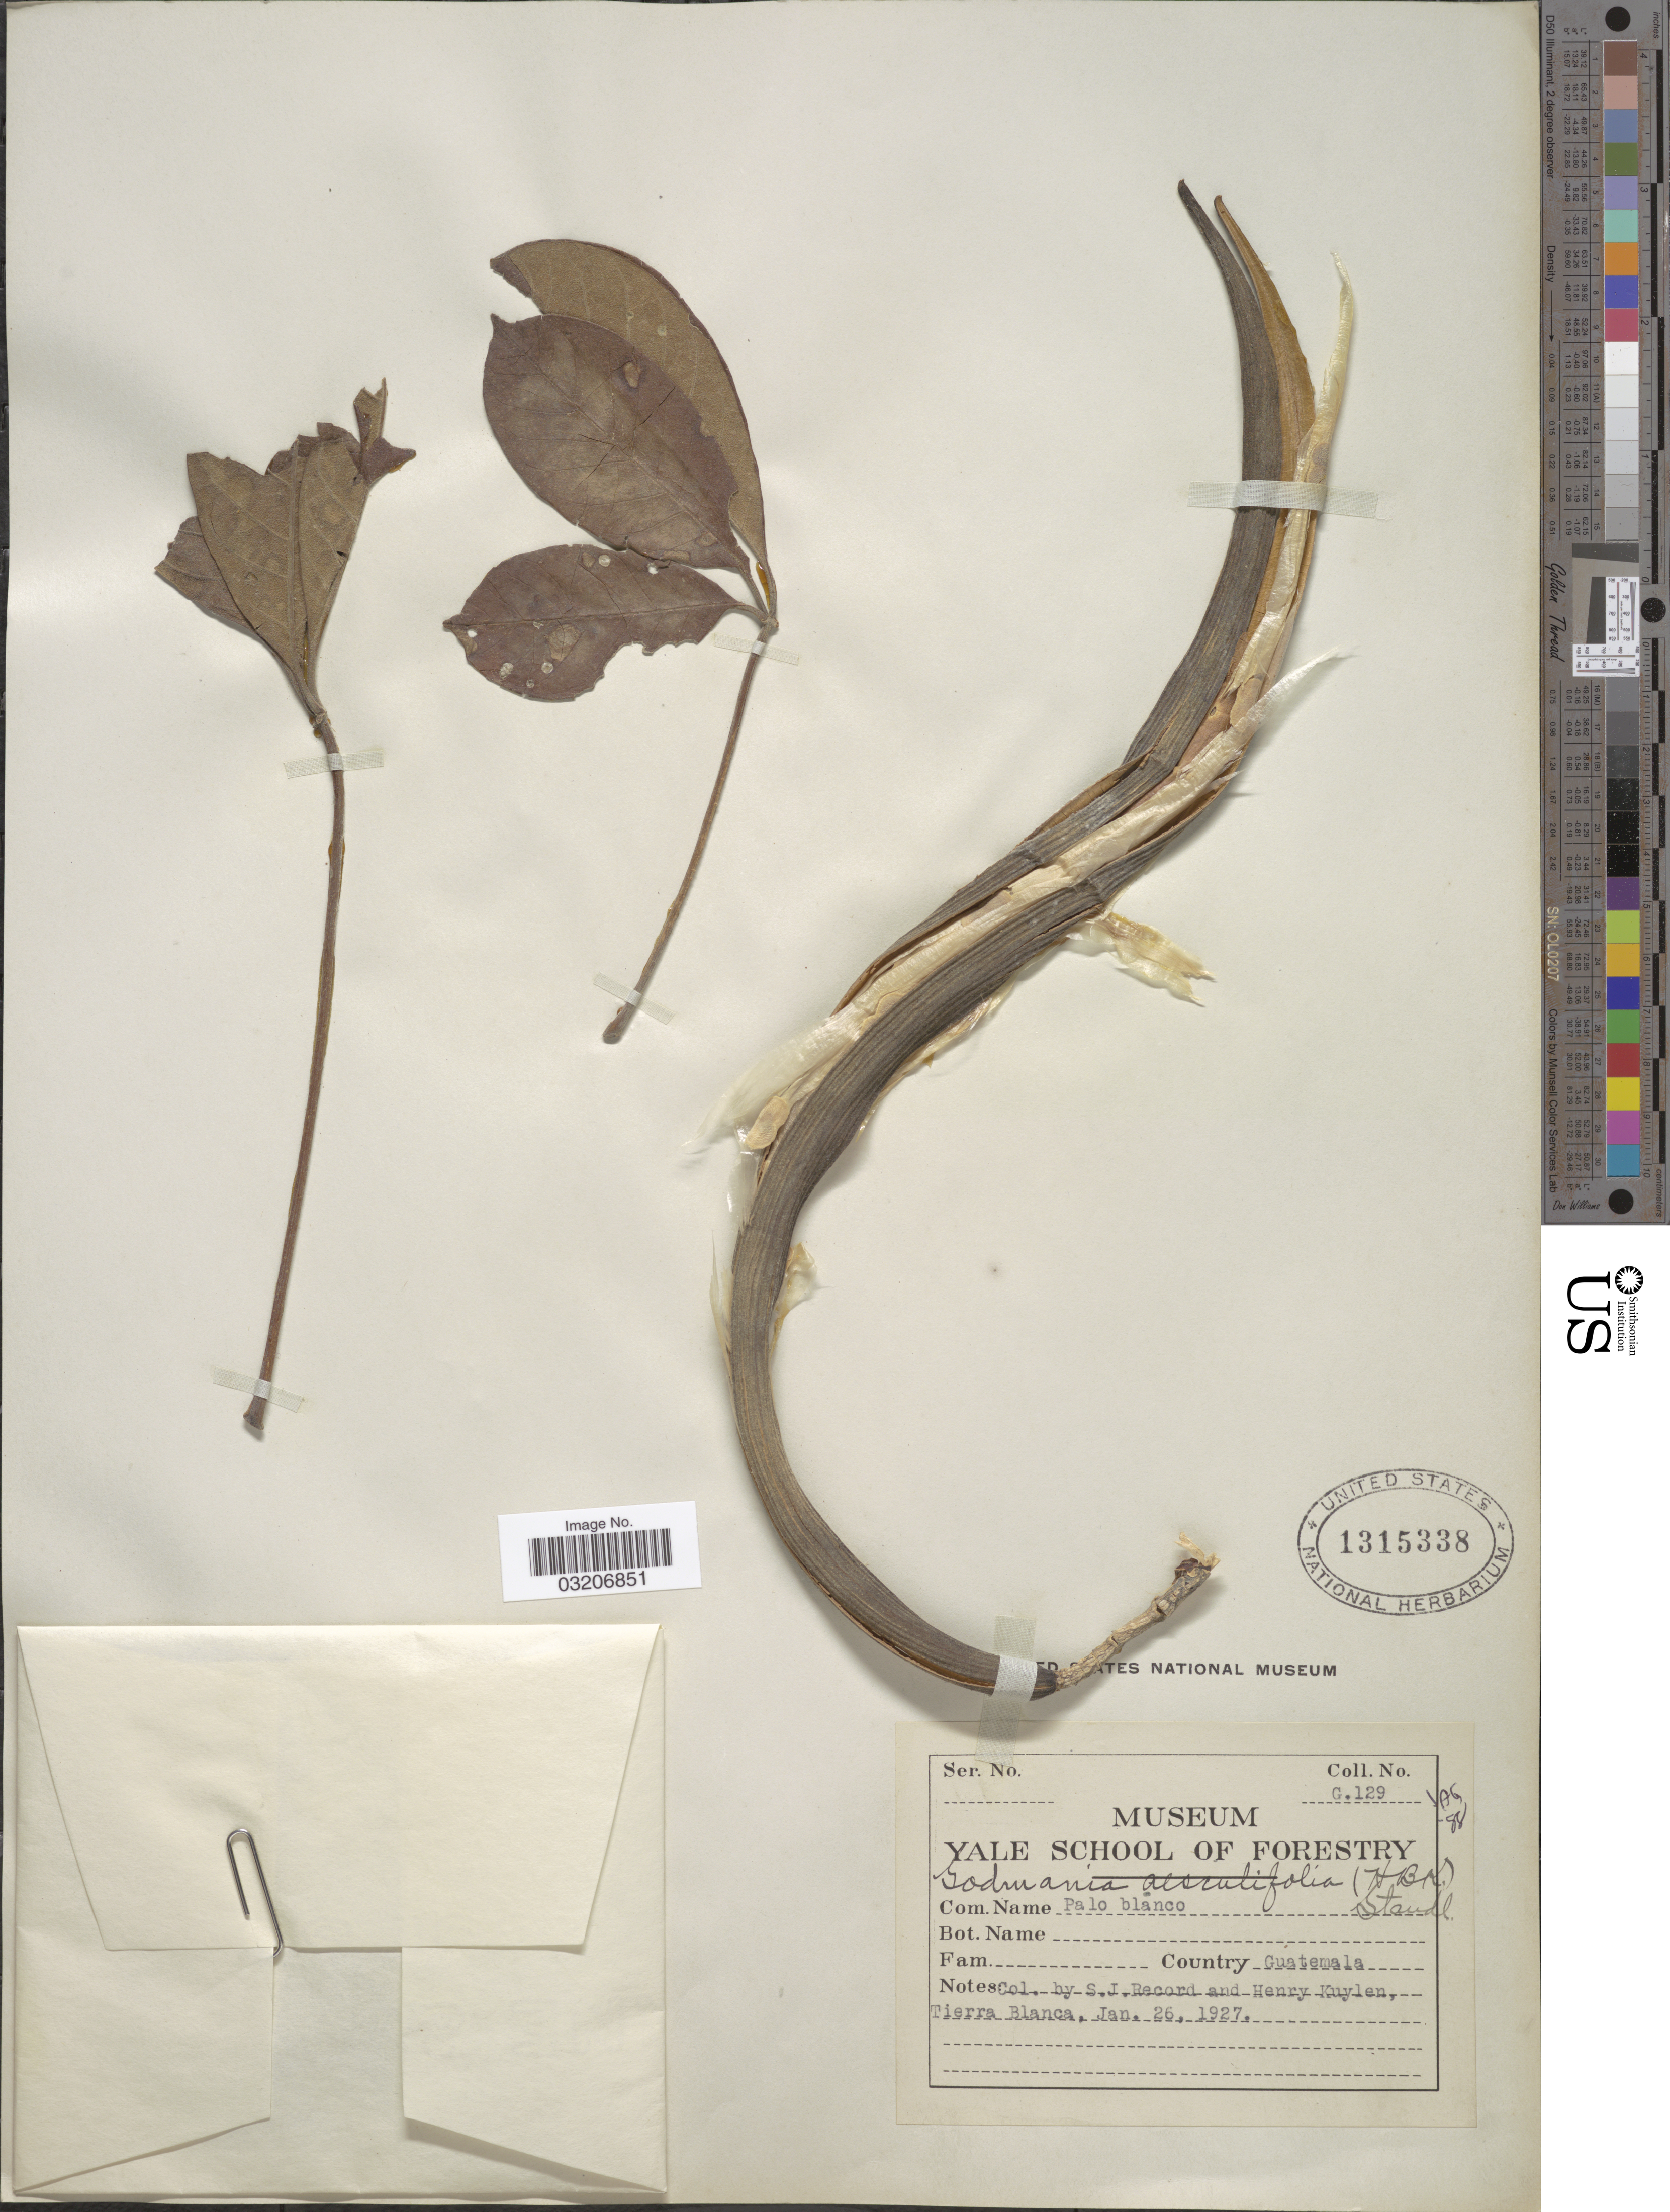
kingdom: Plantae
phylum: Tracheophyta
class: Magnoliopsida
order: Lamiales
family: Bignoniaceae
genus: Godmania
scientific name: Godmania aesculifolia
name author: Standl.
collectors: S. J. Record & H. Kuylen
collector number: G.129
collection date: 1927-01-26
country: Guatemala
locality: Tierra Blanca.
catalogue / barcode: US 1315338